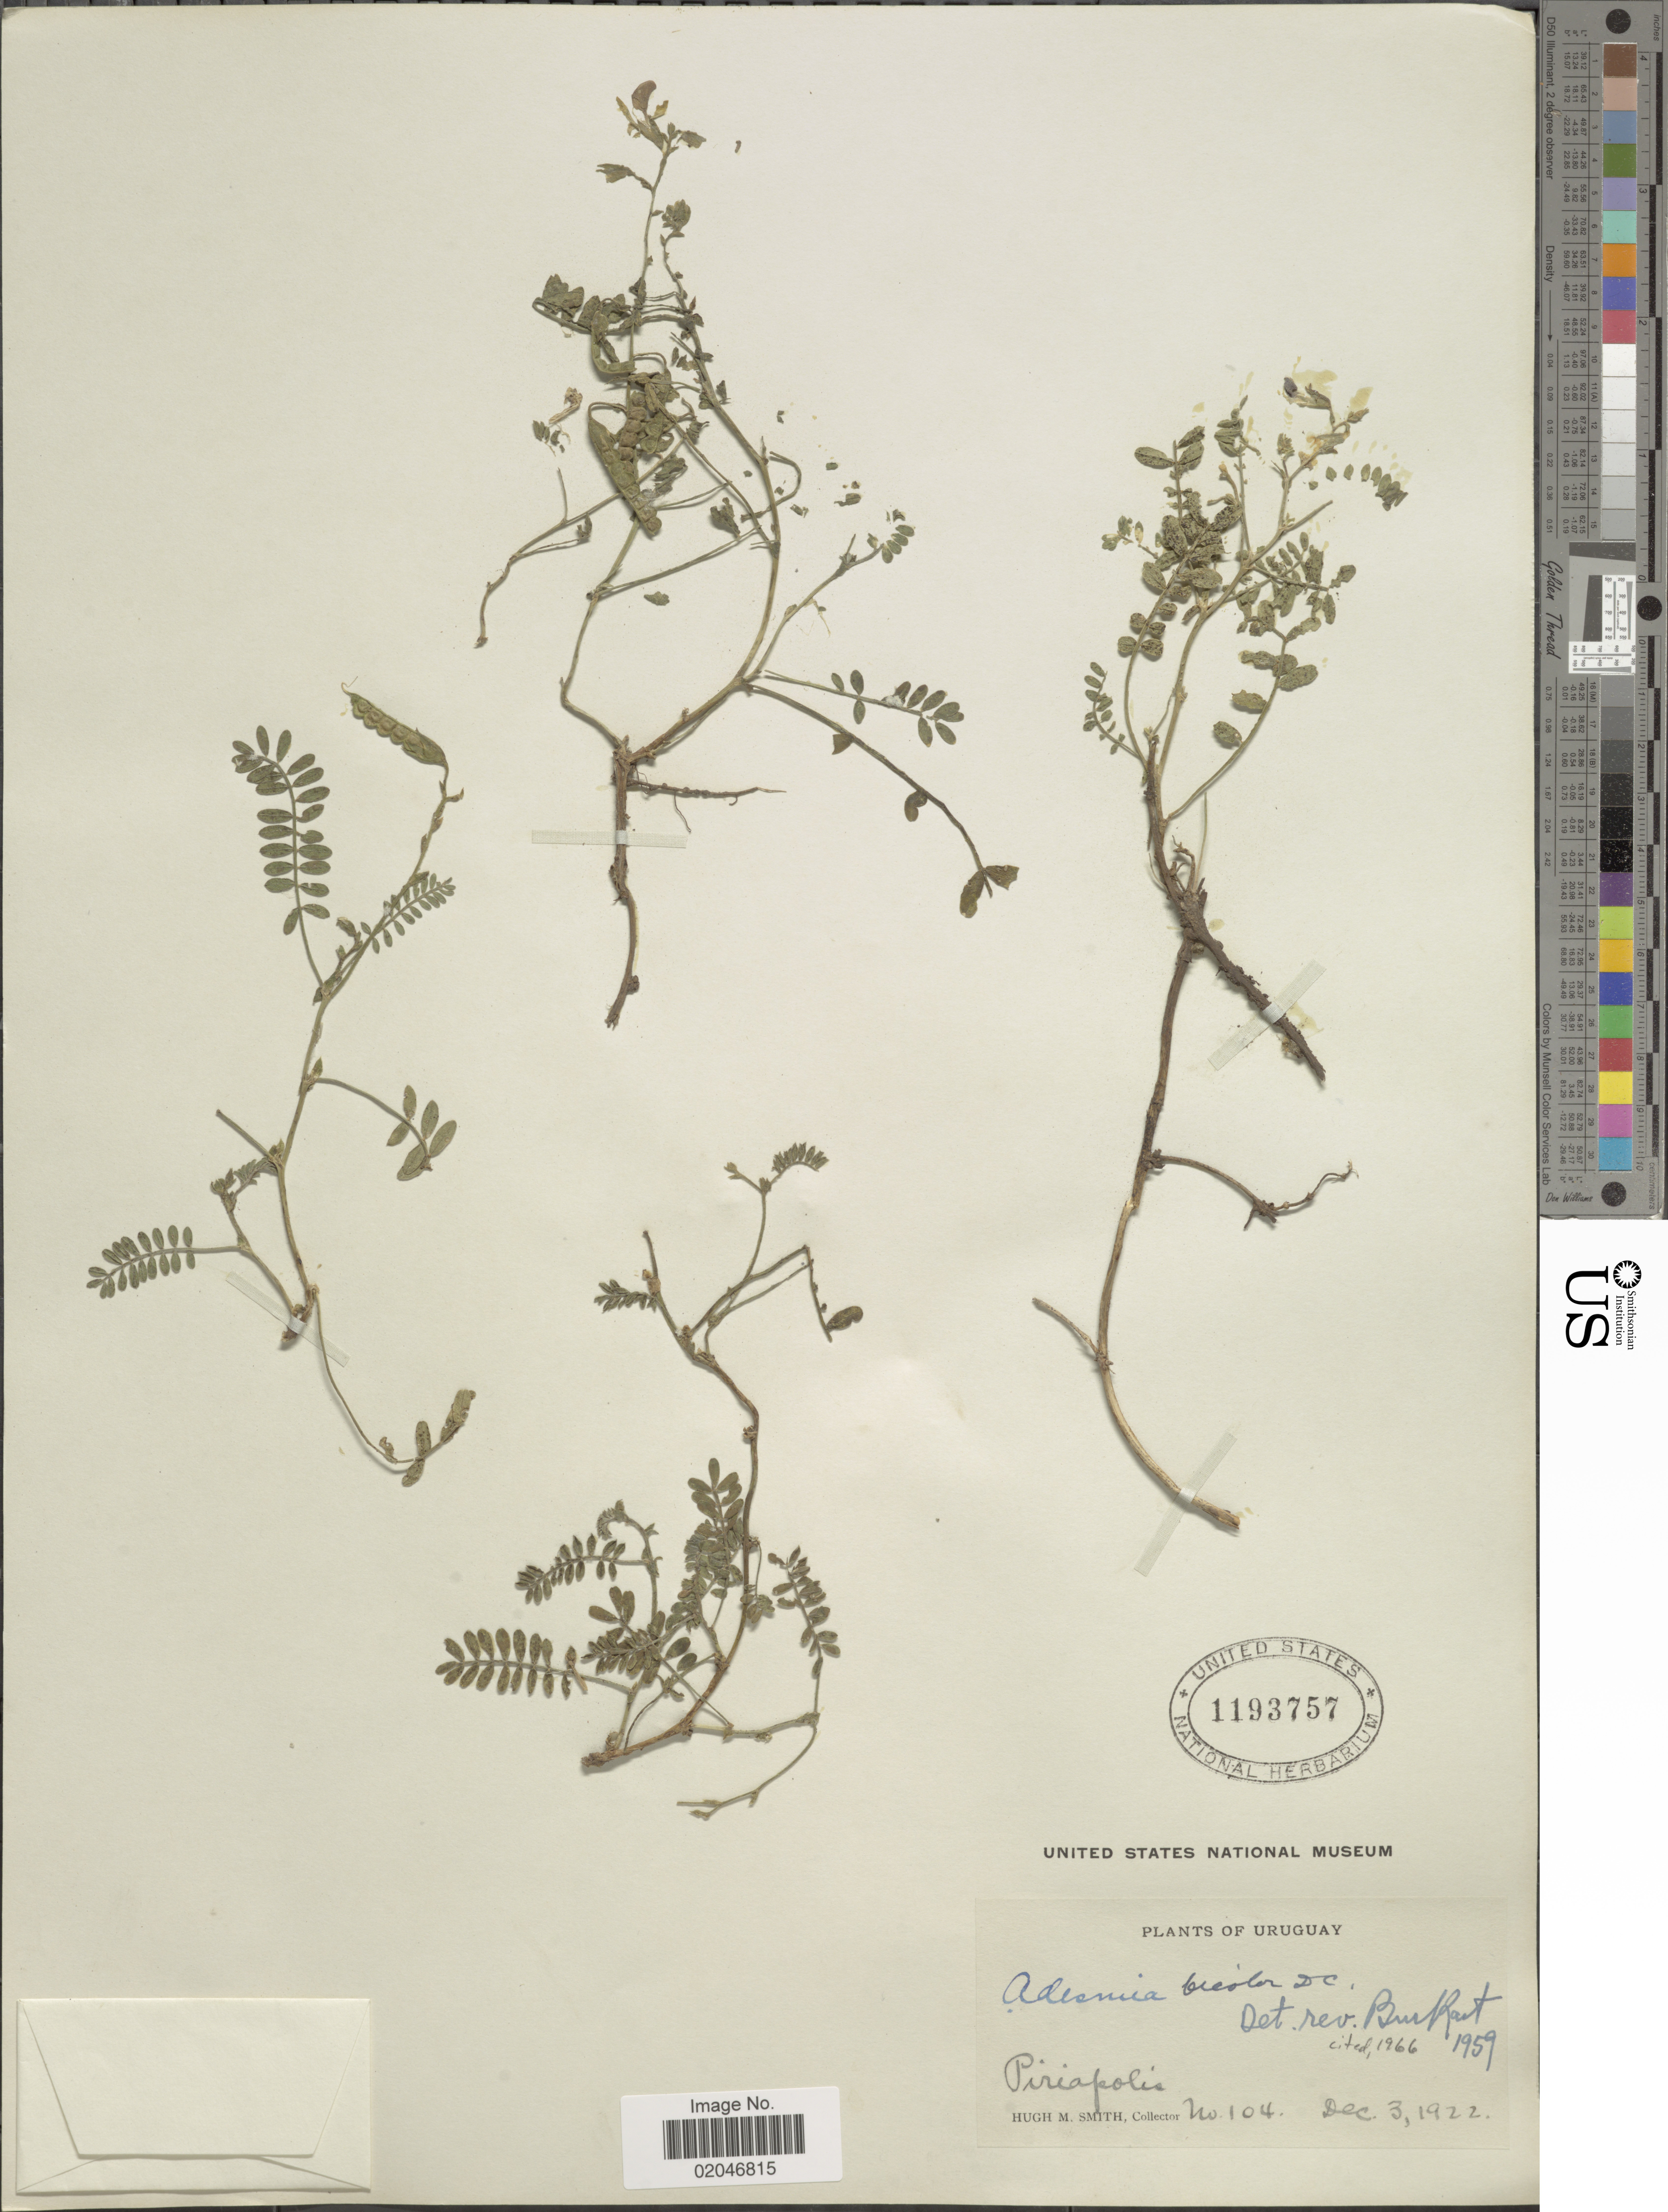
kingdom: Plantae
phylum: Tracheophyta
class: Magnoliopsida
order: Fabales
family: Fabaceae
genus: Adesmia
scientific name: Adesmia bicolor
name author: (Poir.) DC.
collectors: H. M. Smith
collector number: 104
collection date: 1922-12-03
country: Uruguay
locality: Piriapolia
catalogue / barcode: US 1193757